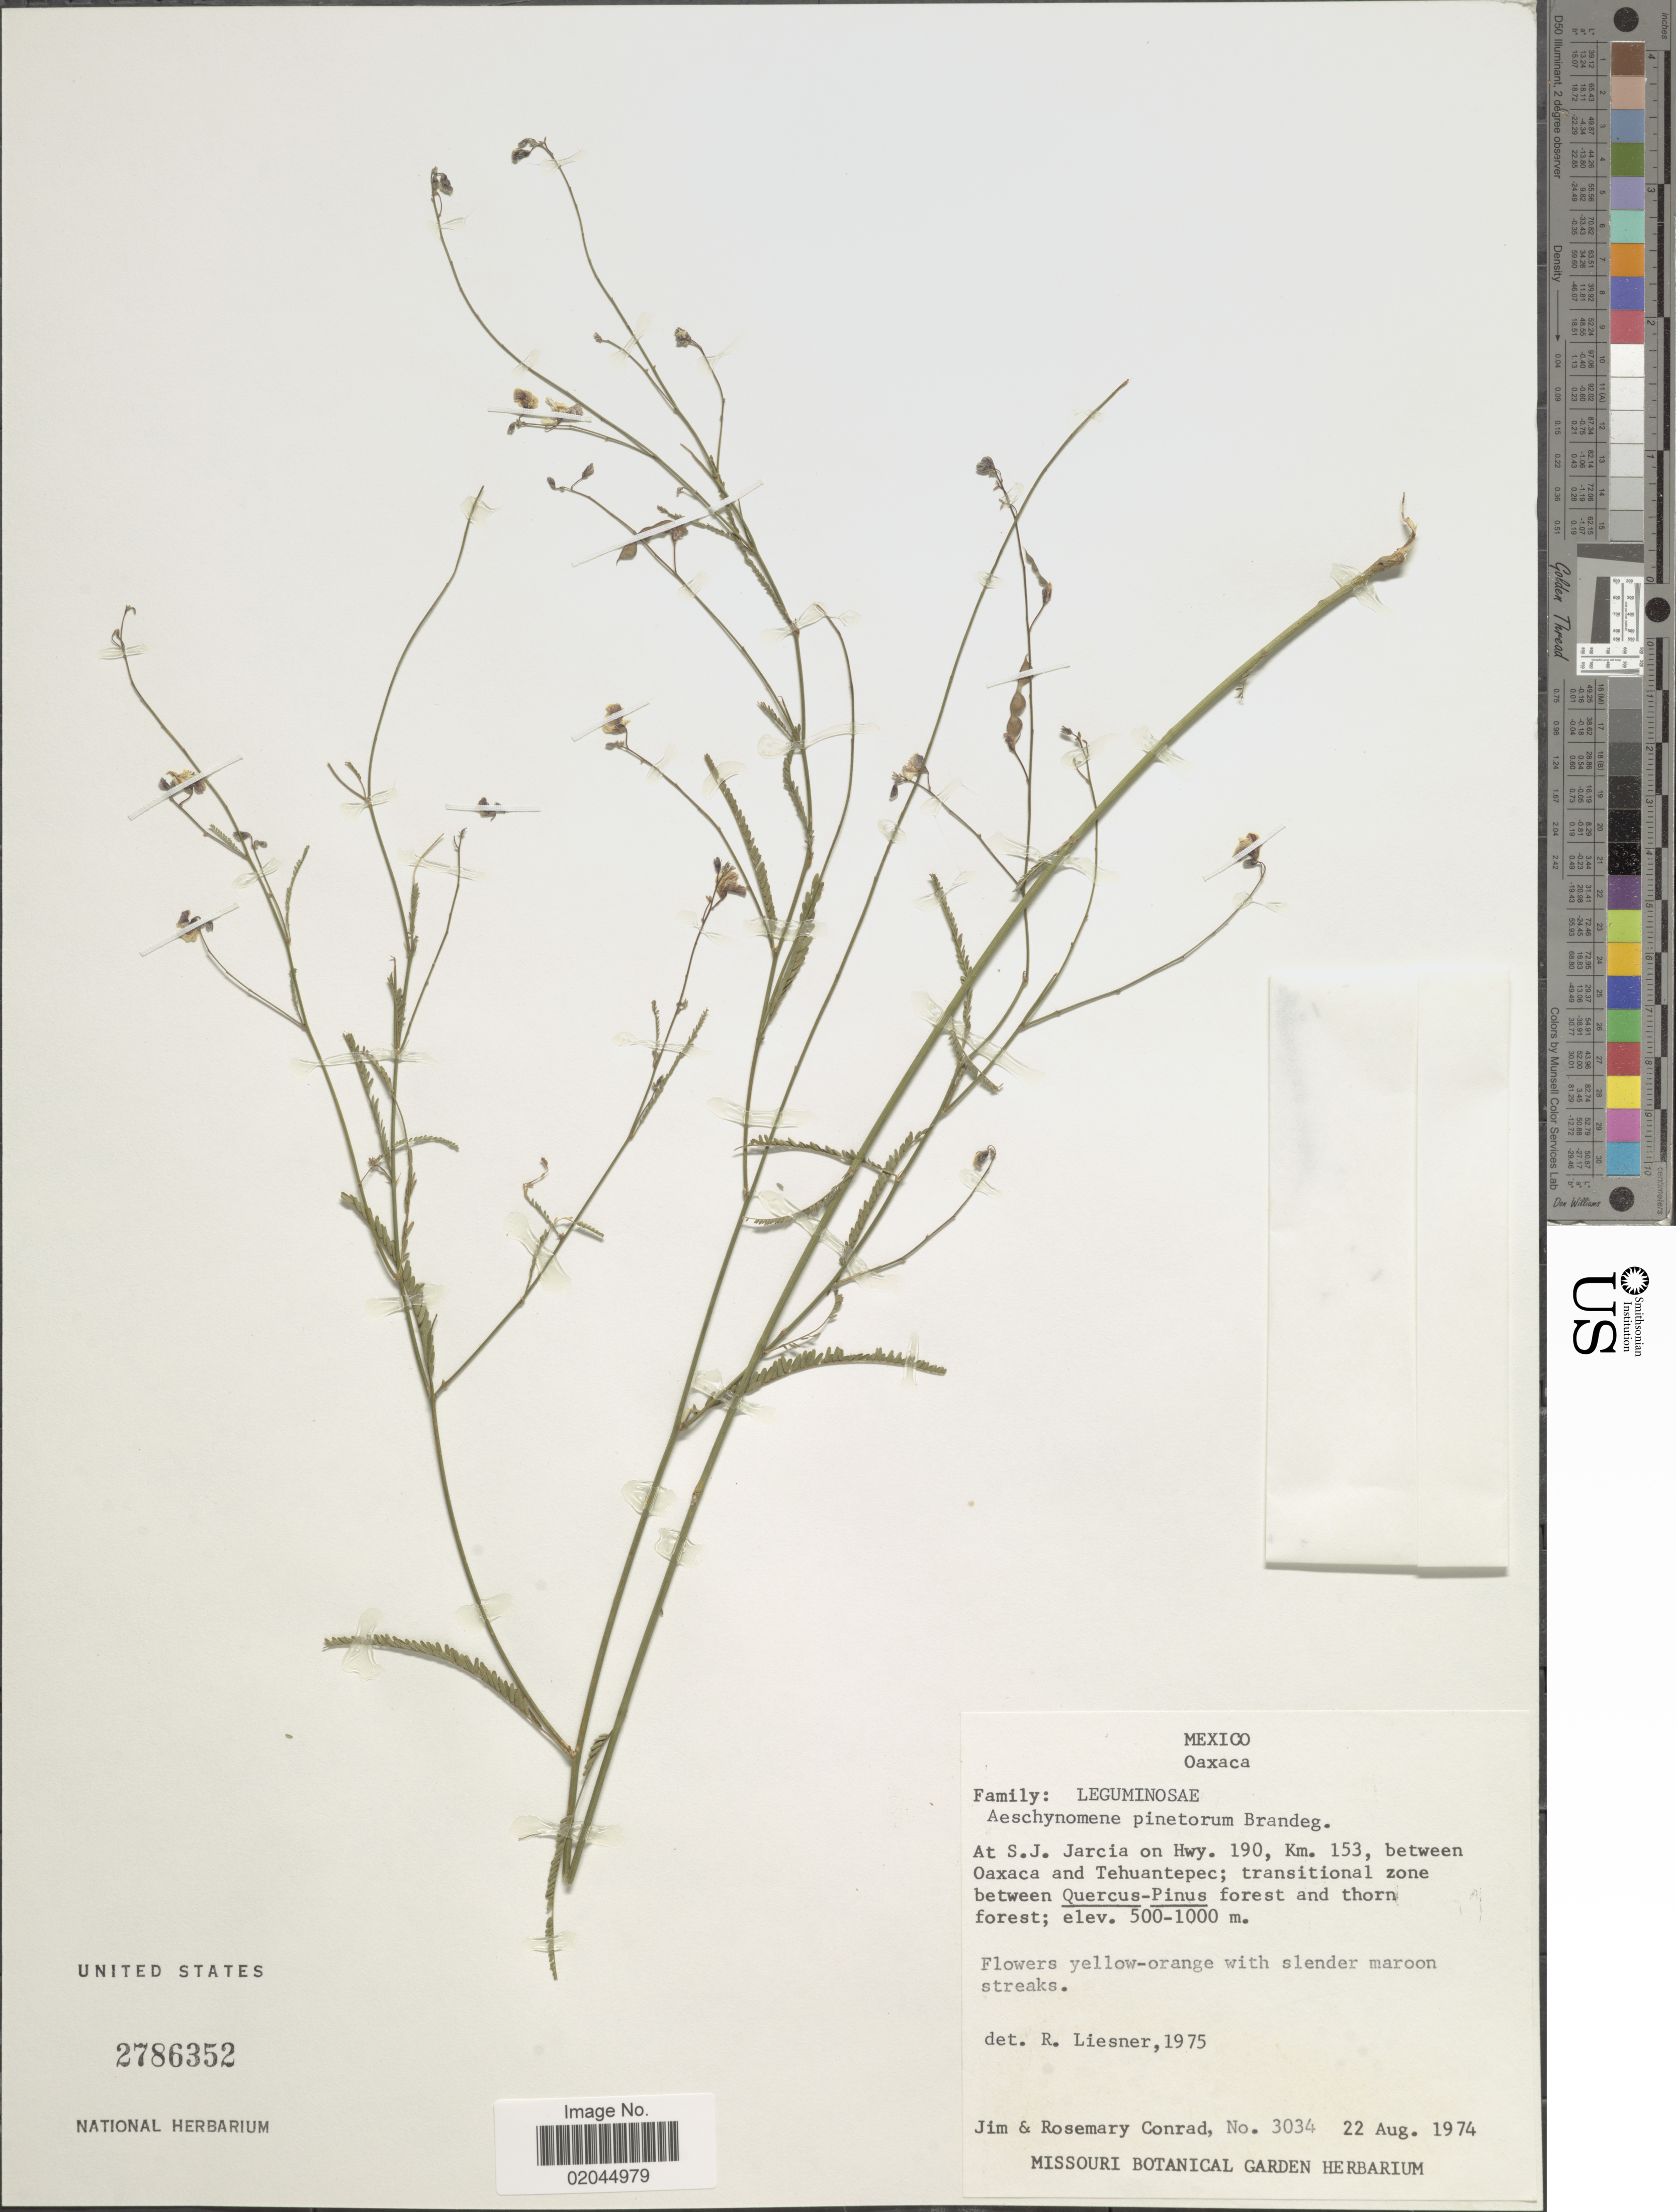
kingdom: Plantae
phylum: Tracheophyta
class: Magnoliopsida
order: Fabales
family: Fabaceae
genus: Aeschynomene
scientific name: Aeschynomene pinetorum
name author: Brandegee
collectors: J. Conrad & R. Conrad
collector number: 3034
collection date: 1974-08-22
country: Mexico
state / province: Oaxaca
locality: At S. J. on Hwy 190, Km 153, between Oaxaca and Tehuantepec, Transitional zone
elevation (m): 500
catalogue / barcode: US 2786352